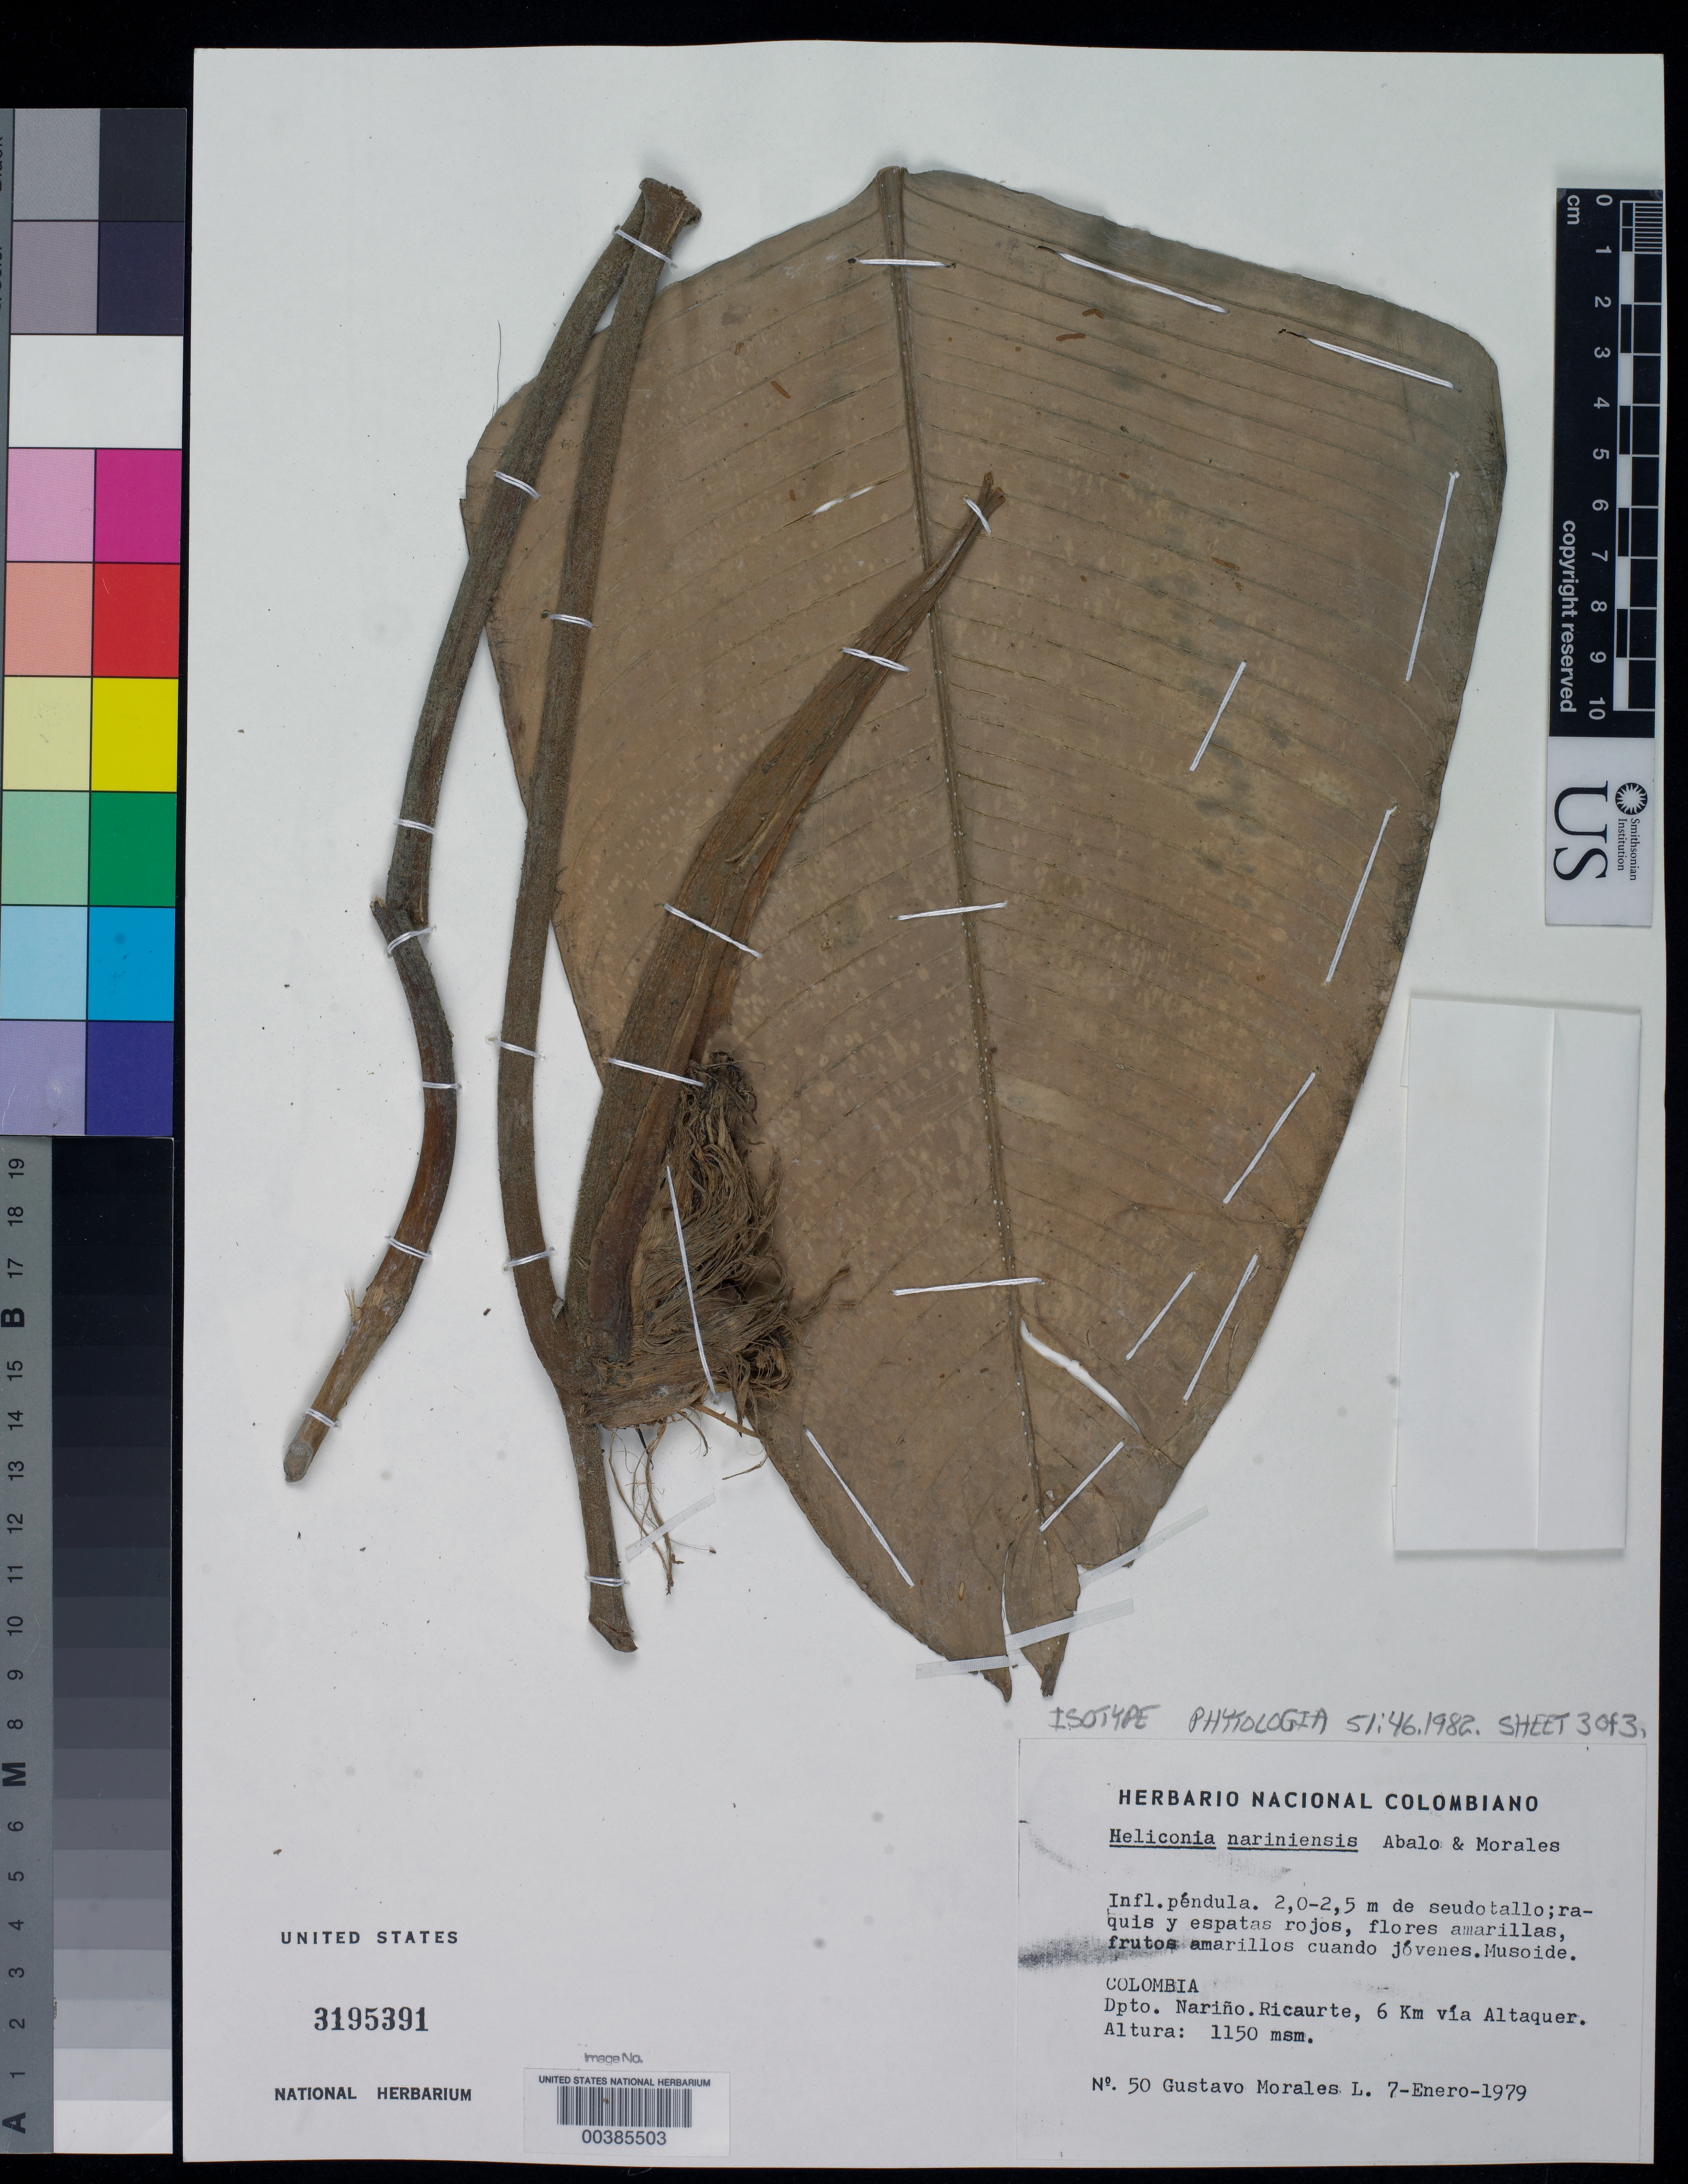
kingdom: Plantae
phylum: Tracheophyta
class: Liliopsida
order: Zingiberales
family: Heliconiaceae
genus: Heliconia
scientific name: Heliconia nariniensis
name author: Abalo & G. Morales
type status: Isotype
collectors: G. Morales L.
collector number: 50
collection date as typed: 07 Jan 1979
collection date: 1979-01-07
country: Colombia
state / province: Nariño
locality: Ricaurte, 6 km via Altarquer.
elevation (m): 1150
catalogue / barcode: US 3195391